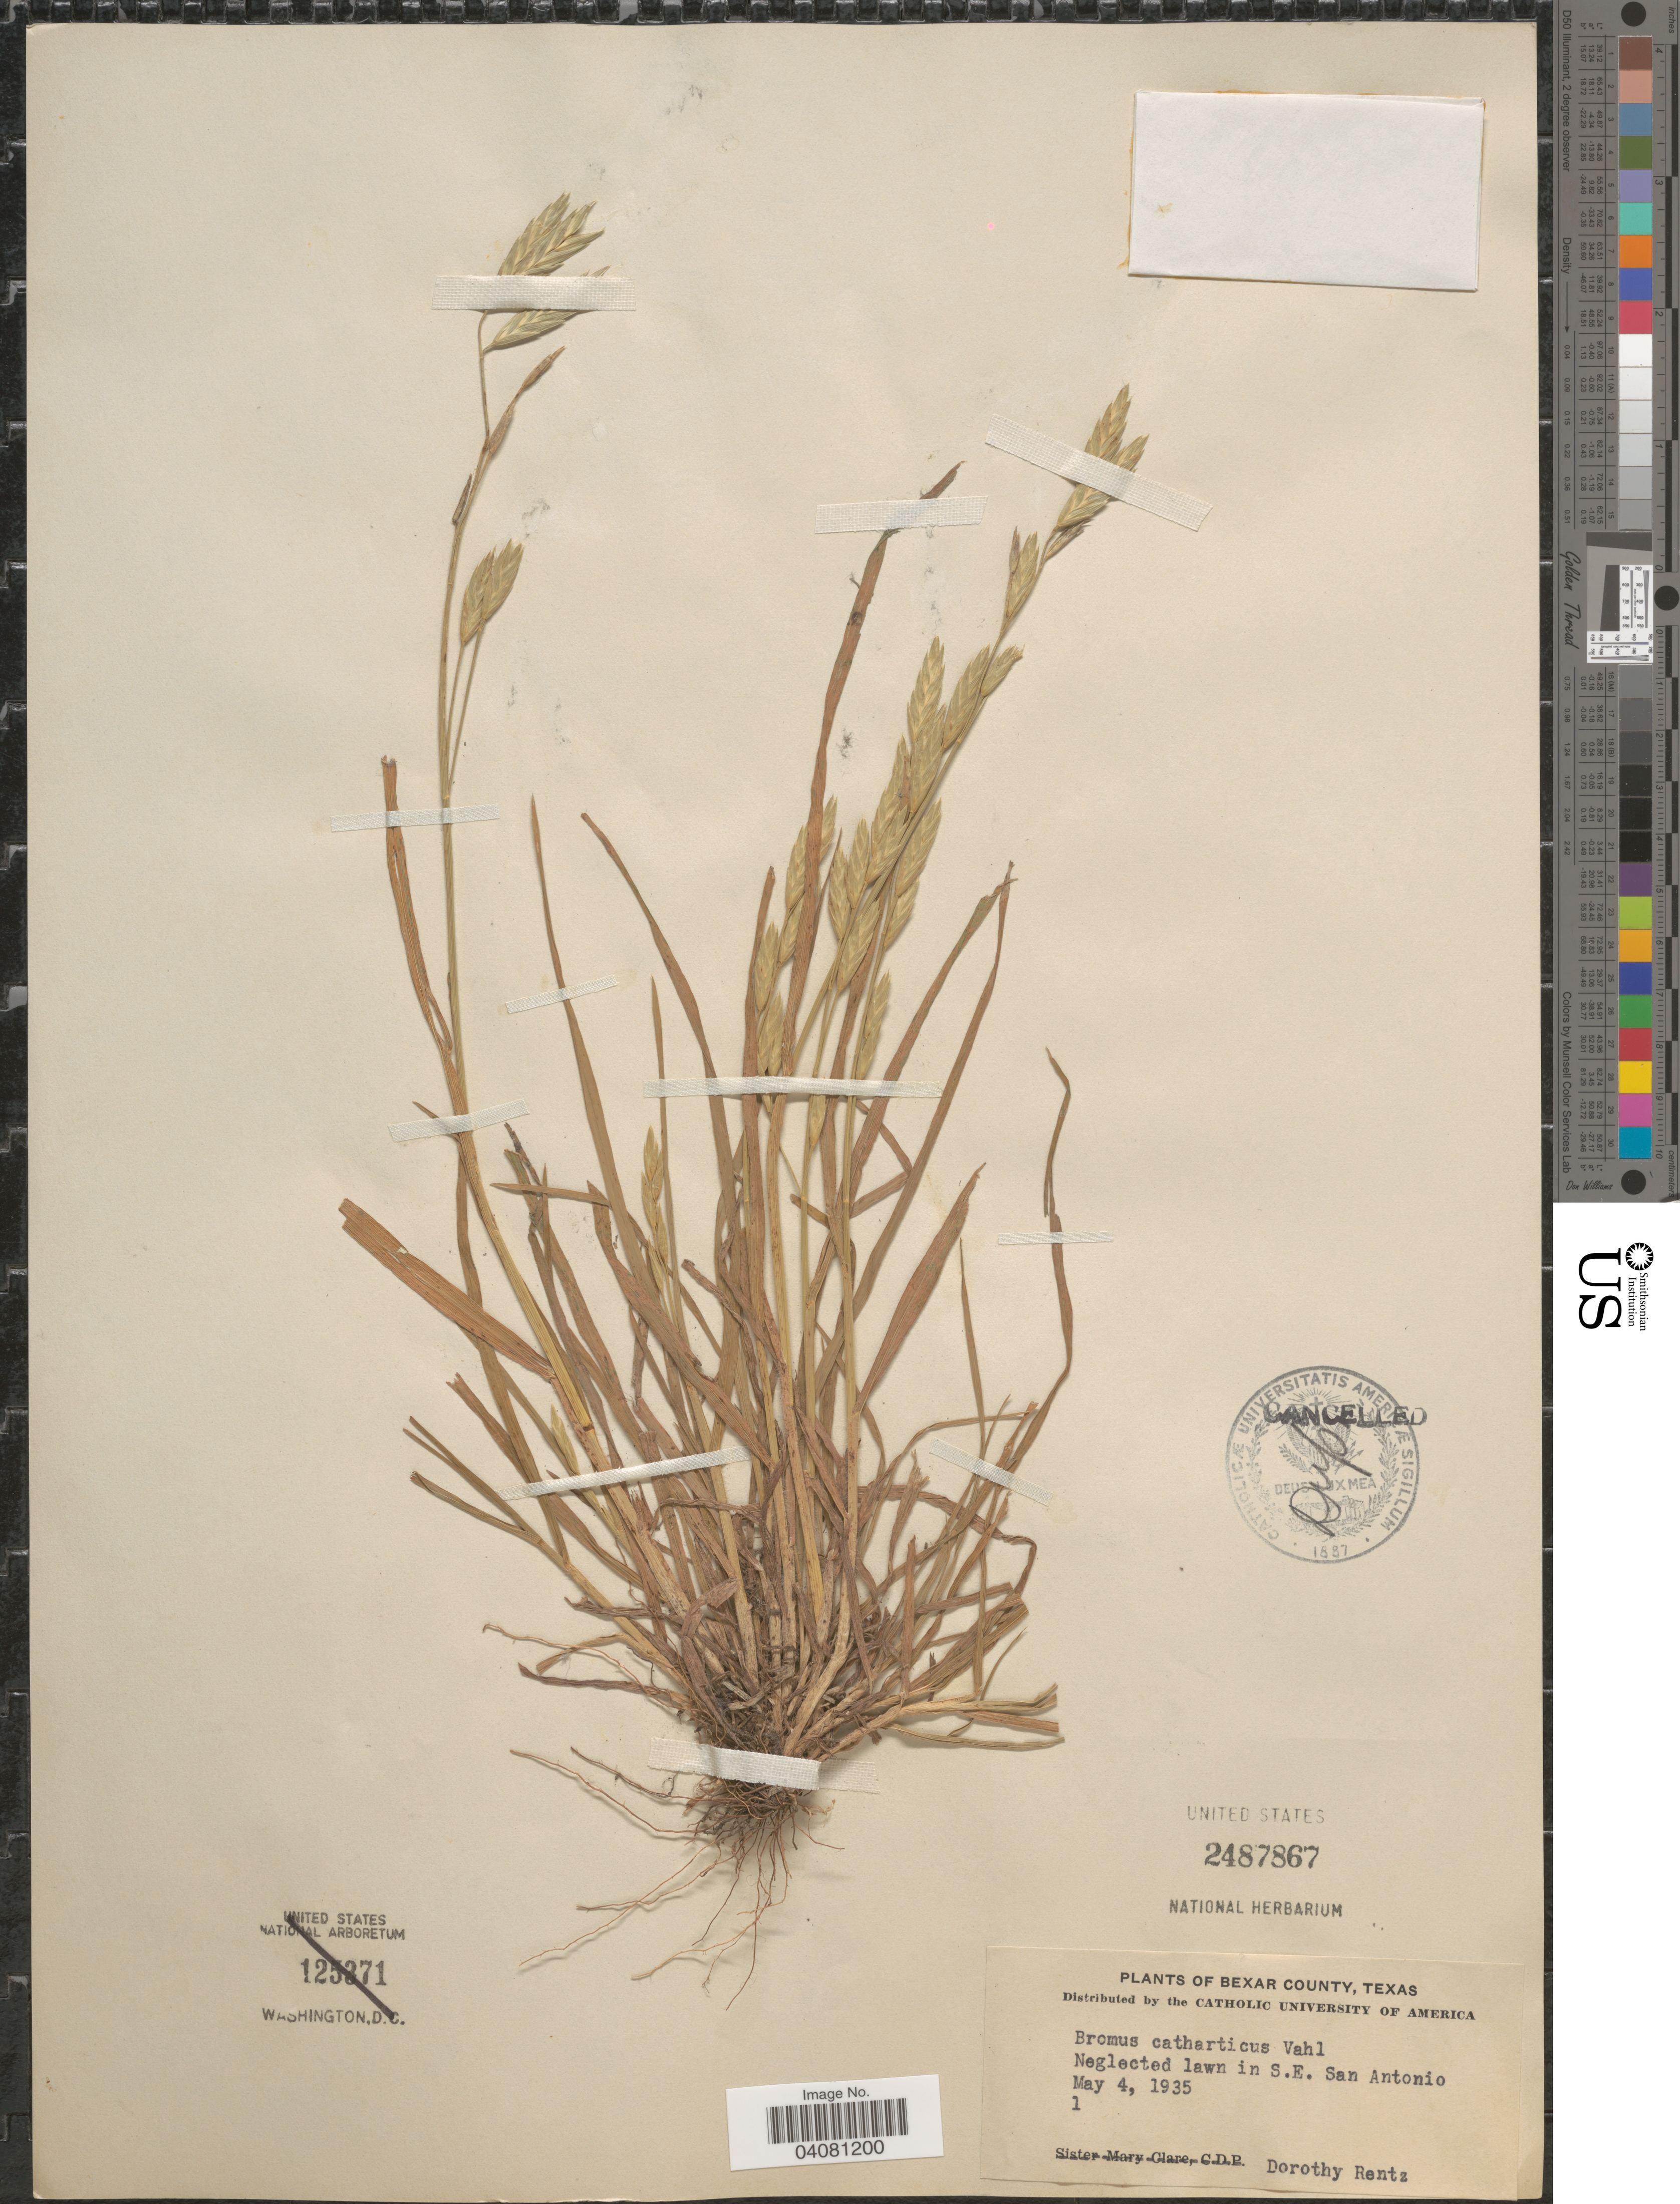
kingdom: Plantae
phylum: Tracheophyta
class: Liliopsida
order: Poales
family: Poaceae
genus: Bromus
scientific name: Bromus catharticus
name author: Vahl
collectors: D. Rentz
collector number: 1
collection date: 1935-05-04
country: United States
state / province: Texas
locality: Bexar County. Neglected lawn in S.E. San Antonio.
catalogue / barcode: US 2487867